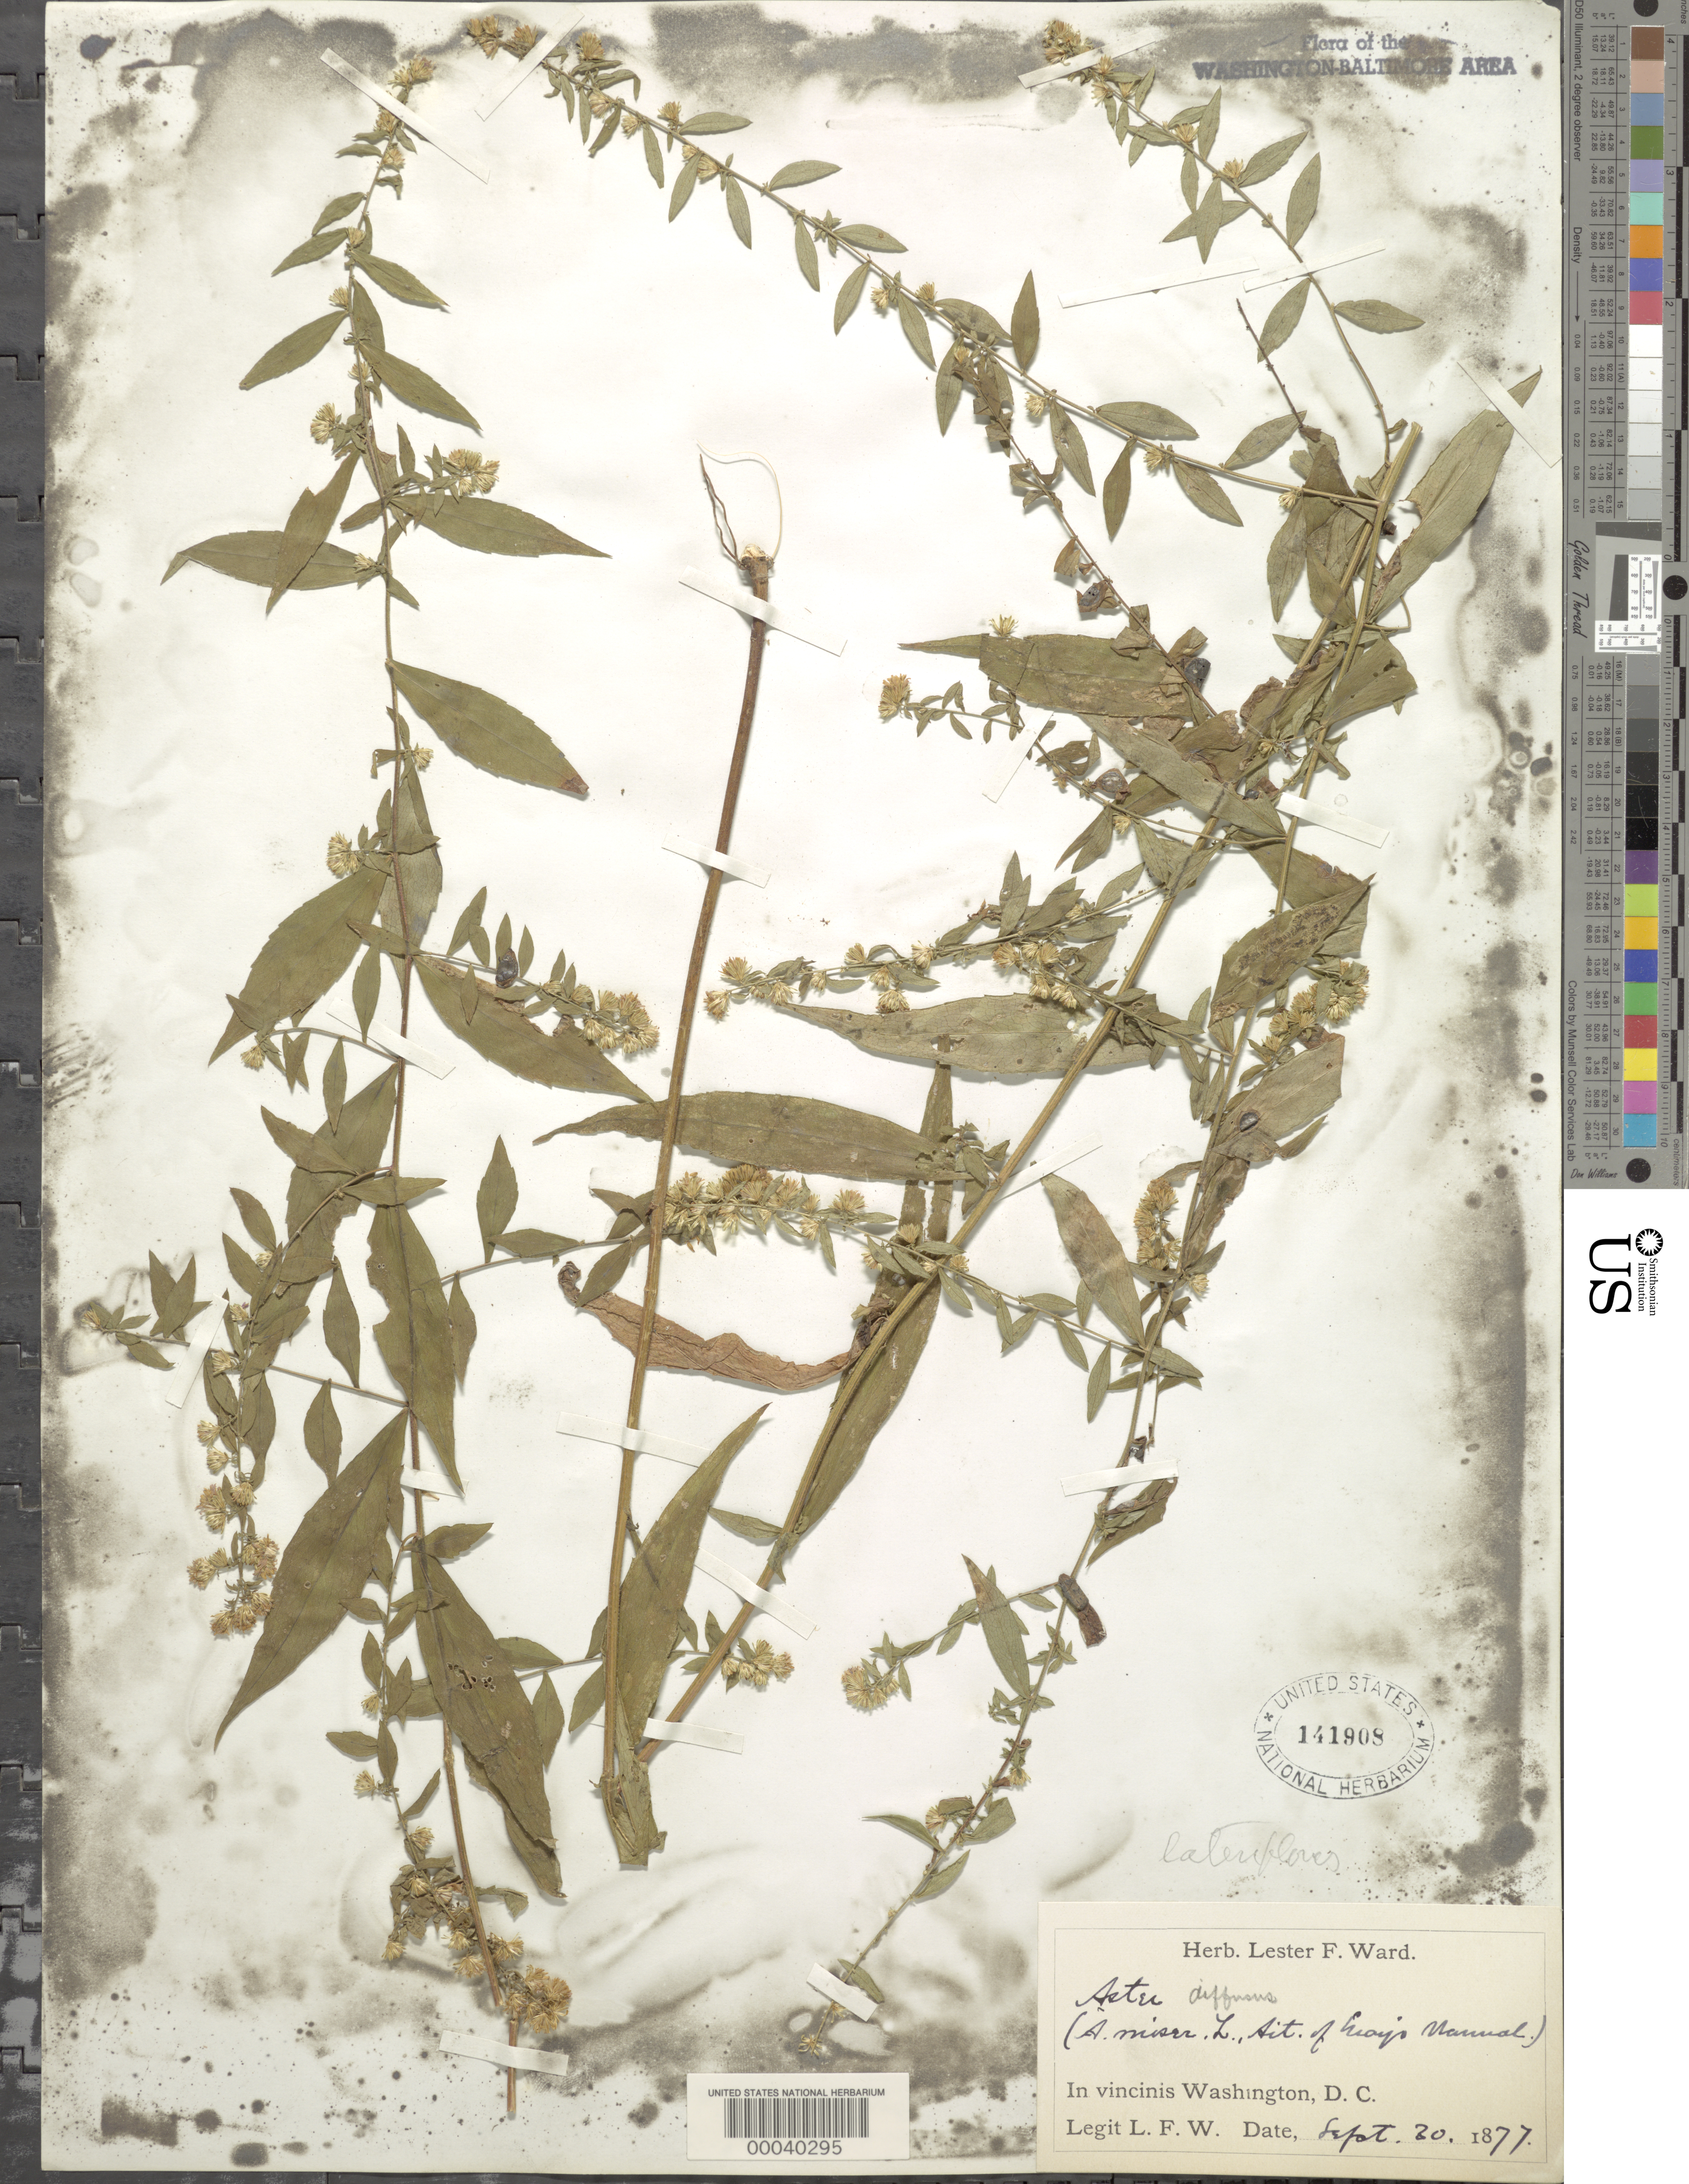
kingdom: Plantae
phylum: Tracheophyta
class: Magnoliopsida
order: Asterales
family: Asteraceae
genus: Symphyotrichum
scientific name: Symphyotrichum lateriflorum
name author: (L.) Á. Löve & D. Löve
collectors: L. F. Ward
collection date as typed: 30 Sep 1877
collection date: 1877-09-30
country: United States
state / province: District of Columbia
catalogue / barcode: US 141908